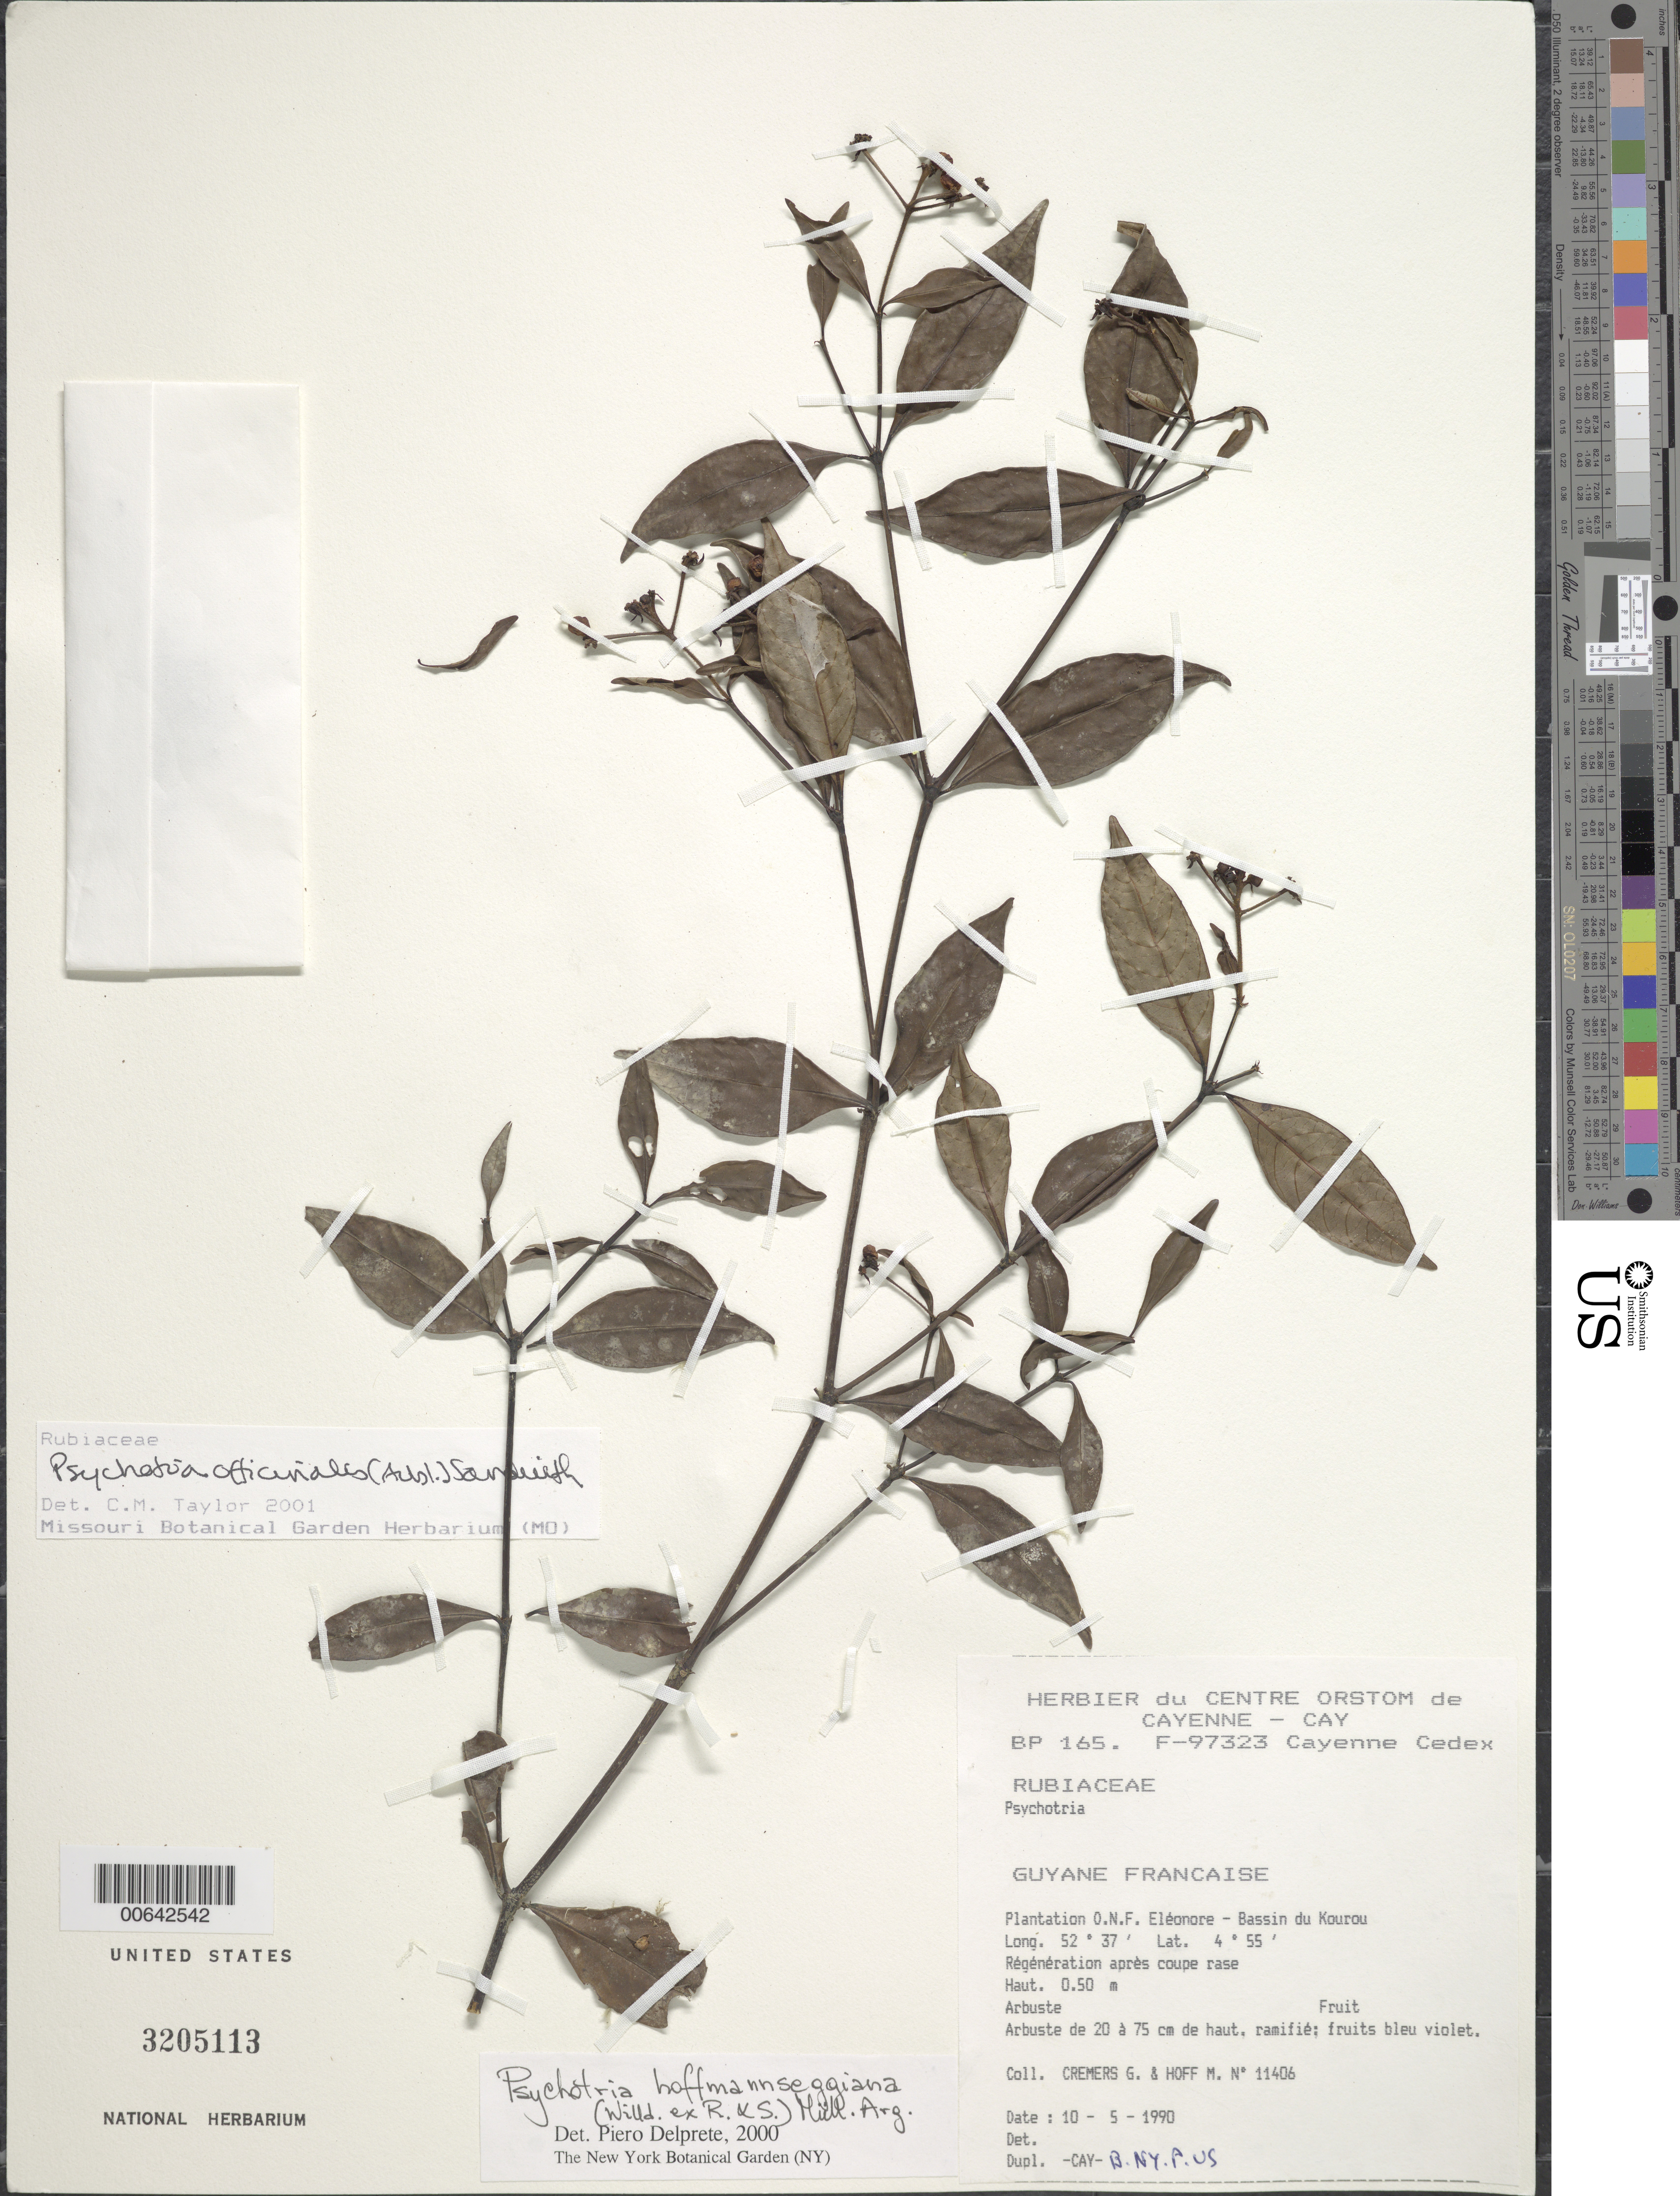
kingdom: Plantae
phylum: Tracheophyta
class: Magnoliopsida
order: Gentianales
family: Rubiaceae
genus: Palicourea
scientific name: Palicourea tenerior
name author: (Cham.) Delprete & J.H. Kirkbr.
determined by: Kirkbride, J. H., Jr.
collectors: G. Cremers & M. Hoff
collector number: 11406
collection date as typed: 10-May-90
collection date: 1990-05-10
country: French Guiana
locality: Plantation O.N.F. Eléonore, Bassin du Kourou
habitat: Régénération après coupe rase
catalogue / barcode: US 3205113